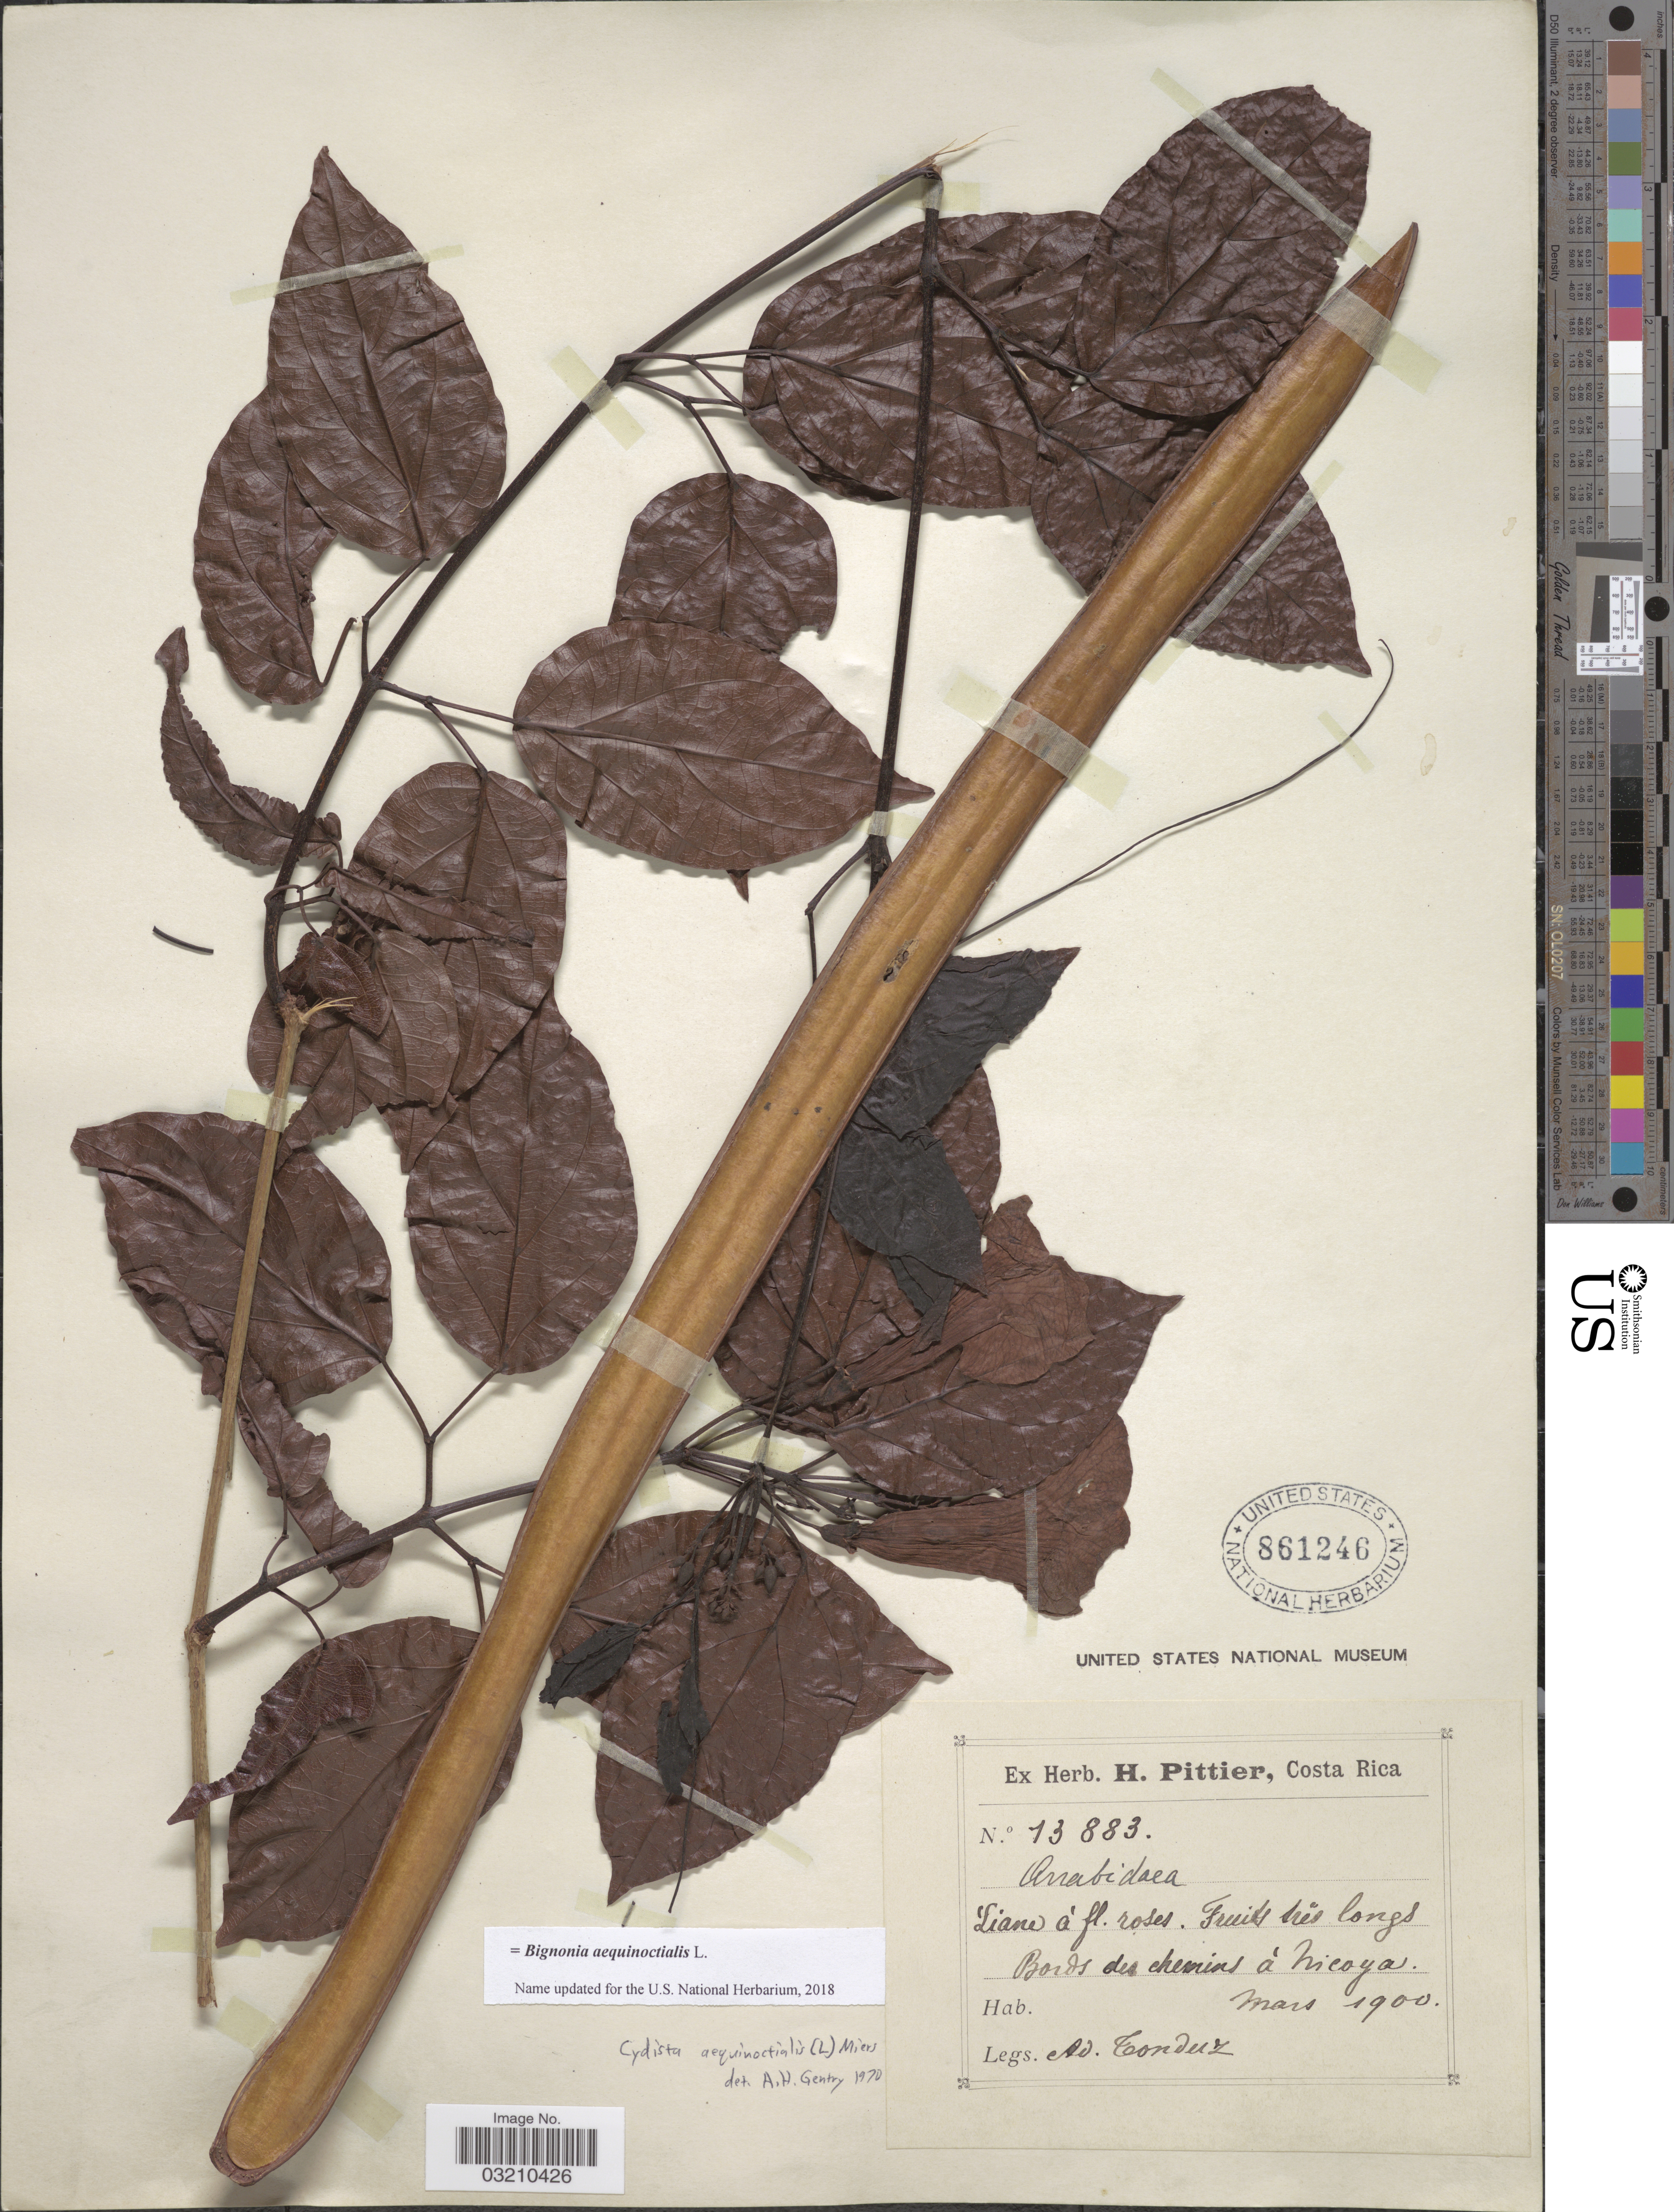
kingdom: Plantae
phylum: Tracheophyta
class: Magnoliopsida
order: Lamiales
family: Bignoniaceae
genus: Bignonia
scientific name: Bignonia aequinoctialis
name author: L.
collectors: A. Tonduz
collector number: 13883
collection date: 1900-03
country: Costa Rica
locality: Bords des chemins à Nicoya.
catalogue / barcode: US 861246